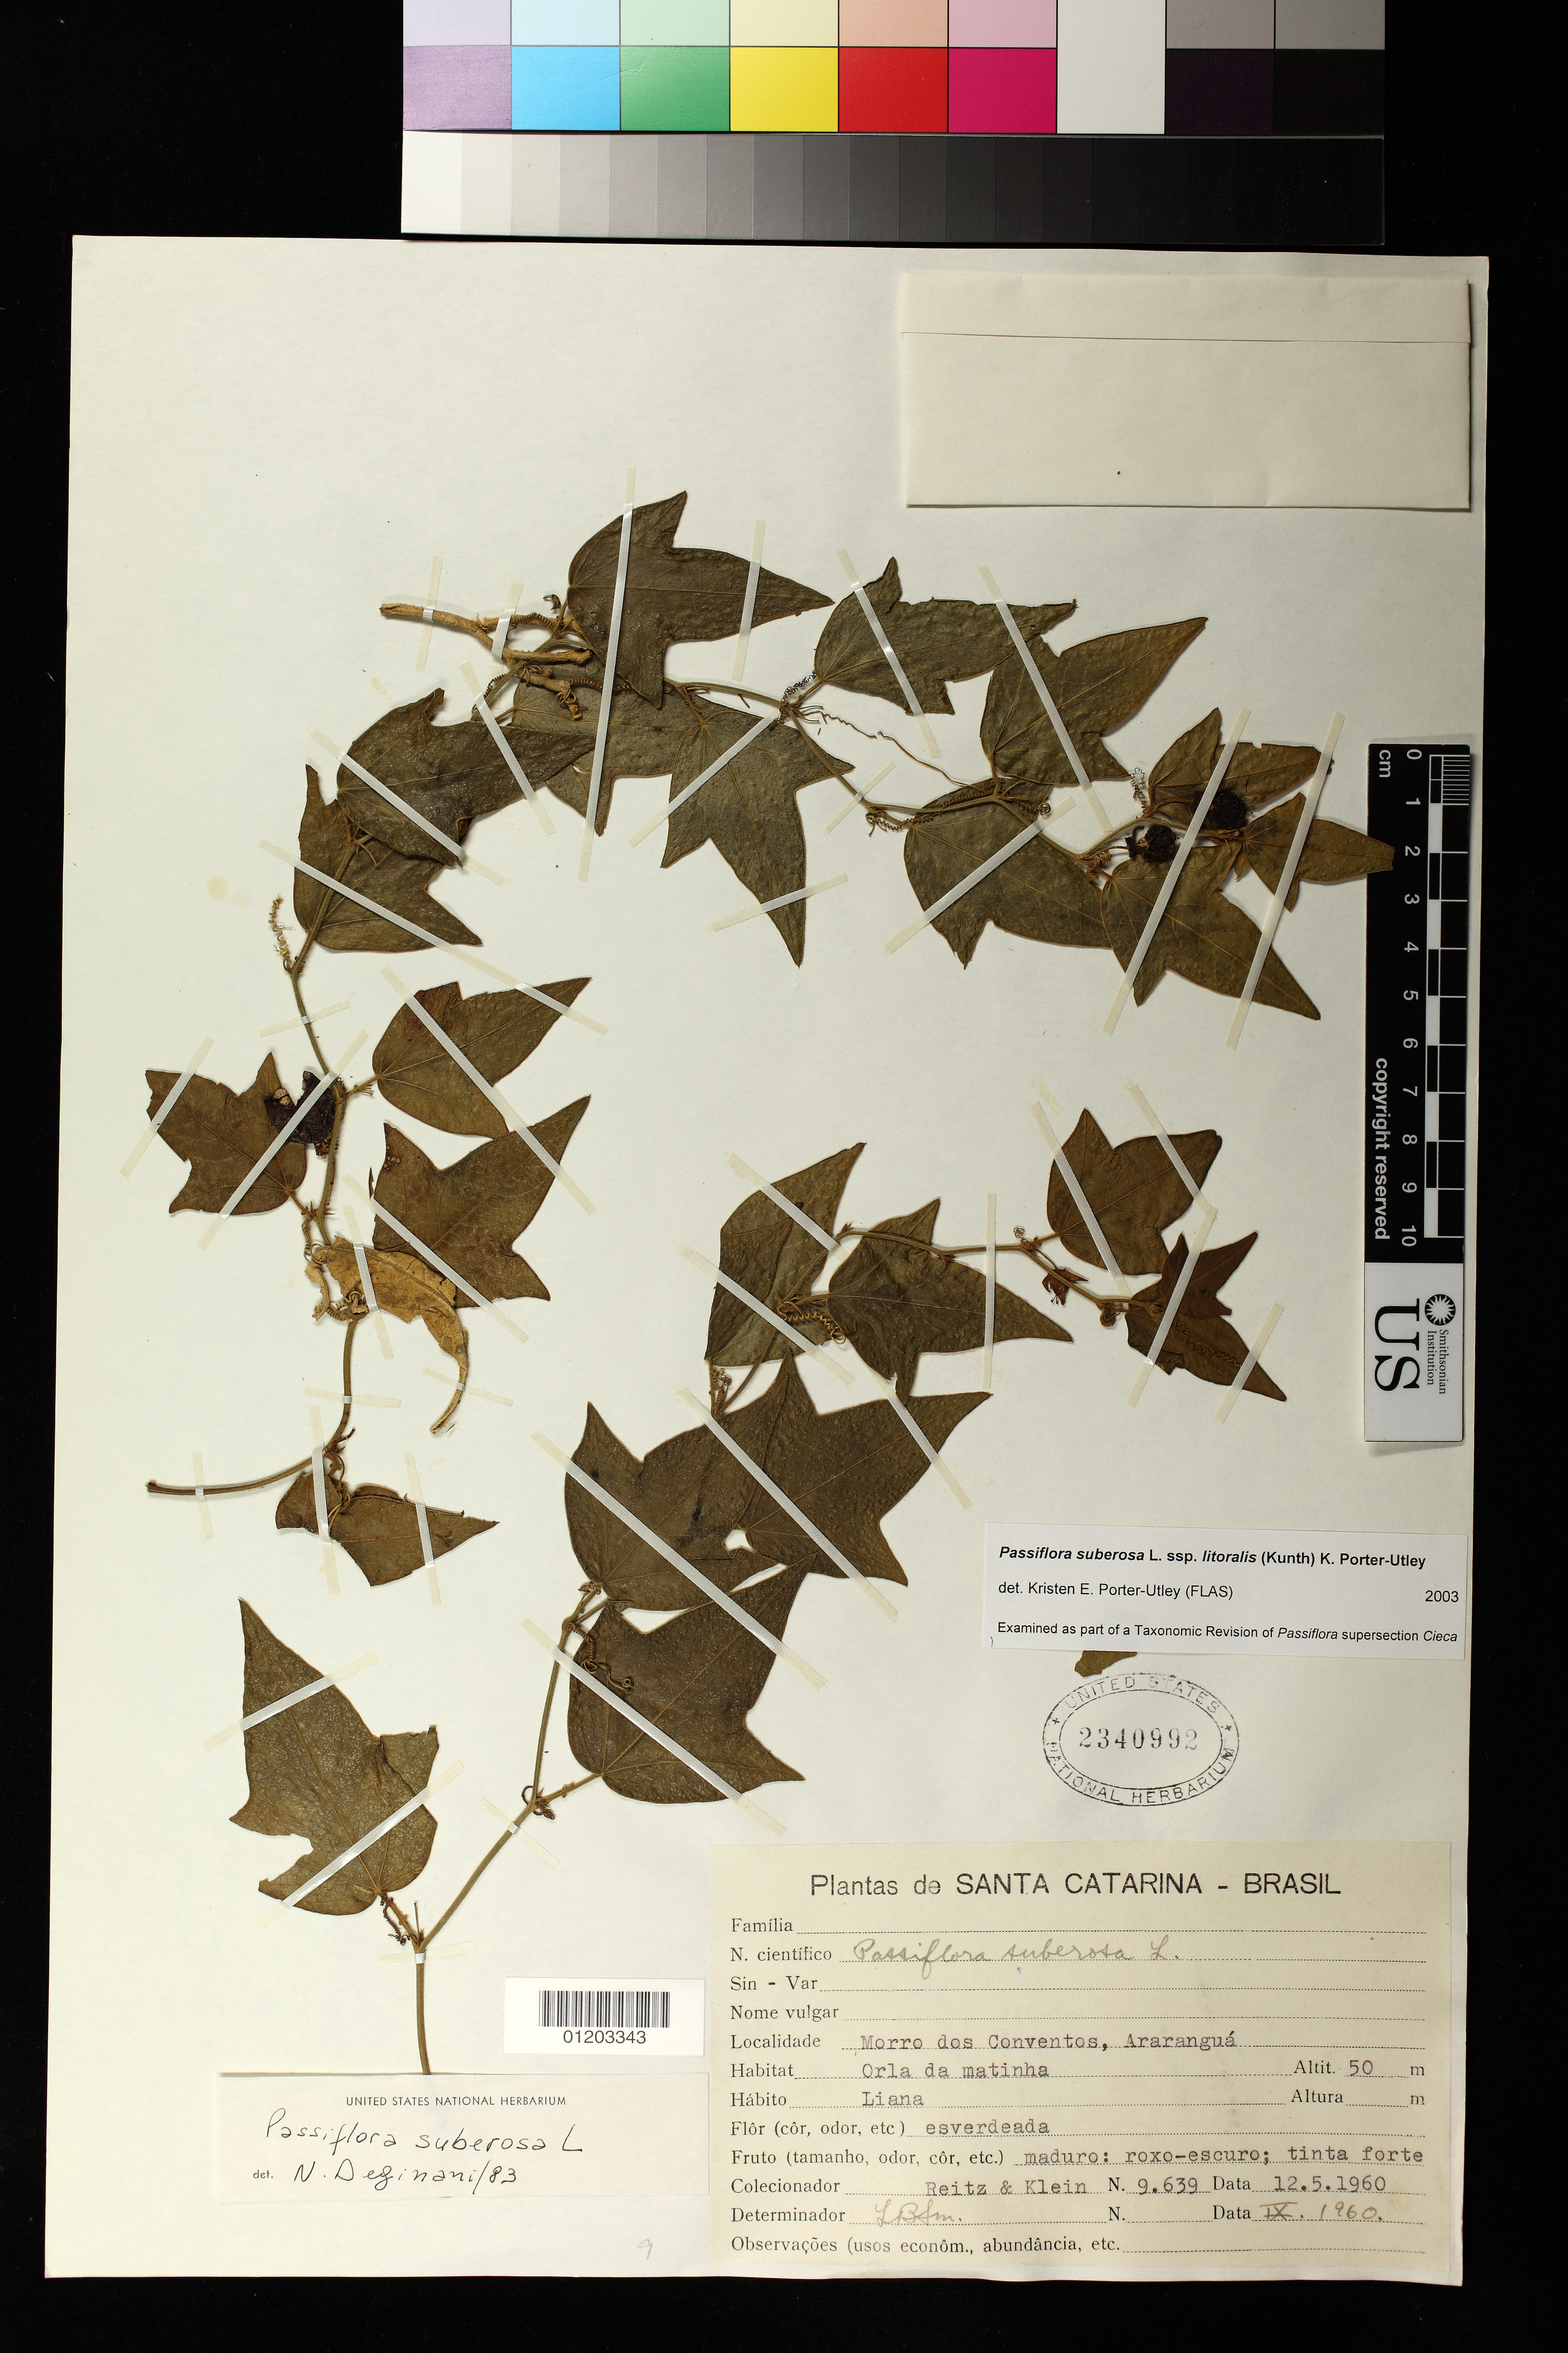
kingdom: Plantae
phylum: Tracheophyta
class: Magnoliopsida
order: Malpighiales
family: Passifloraceae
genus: Passiflora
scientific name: Passiflora suberosa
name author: L.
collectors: -- Reitz & Klein, --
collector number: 9639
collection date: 1960-05-12 or 1960-12-05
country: Brazil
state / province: Santa Catarina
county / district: Ararangua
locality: Morro dos Conventos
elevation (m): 50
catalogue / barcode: US 2340992